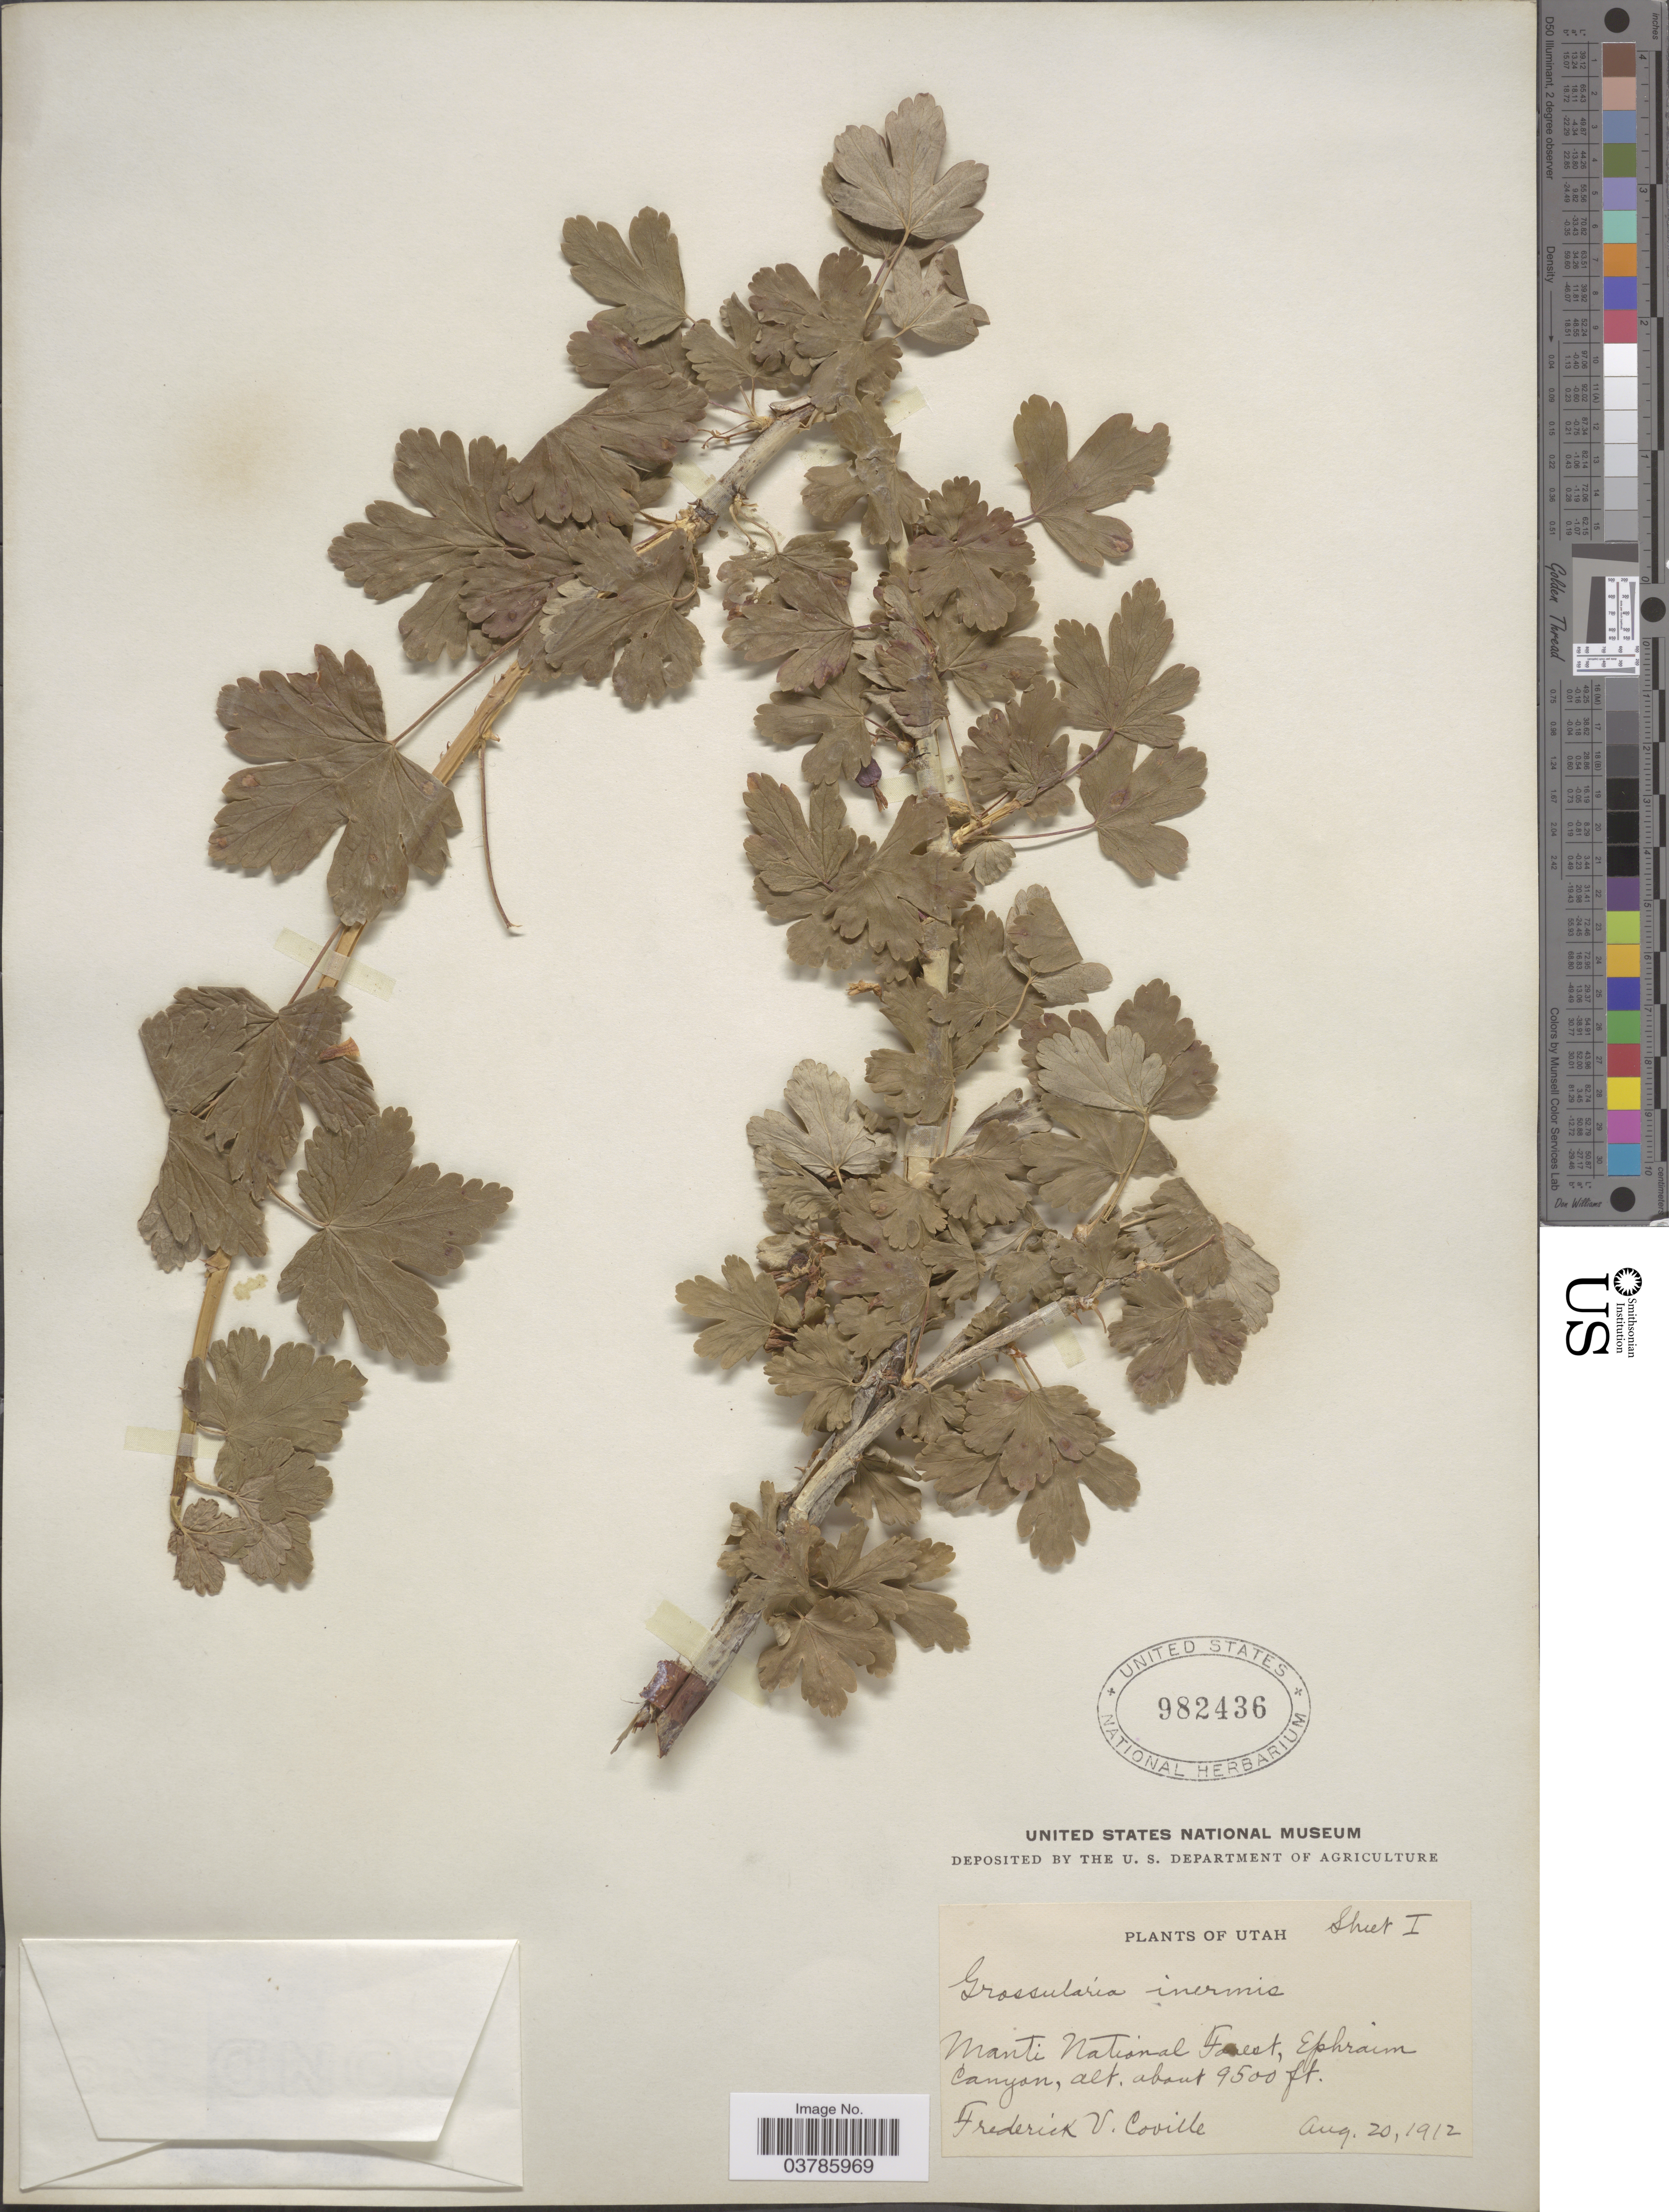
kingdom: Plantae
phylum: Tracheophyta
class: Magnoliopsida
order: Saxifragales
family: Grossulariaceae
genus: Ribes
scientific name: Ribes inerme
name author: Rydb.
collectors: F. V. Coville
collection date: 1912-08-20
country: United States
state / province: Utah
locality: Manti National Forest, Ephraim Canyon.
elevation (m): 2896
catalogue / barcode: US 982436